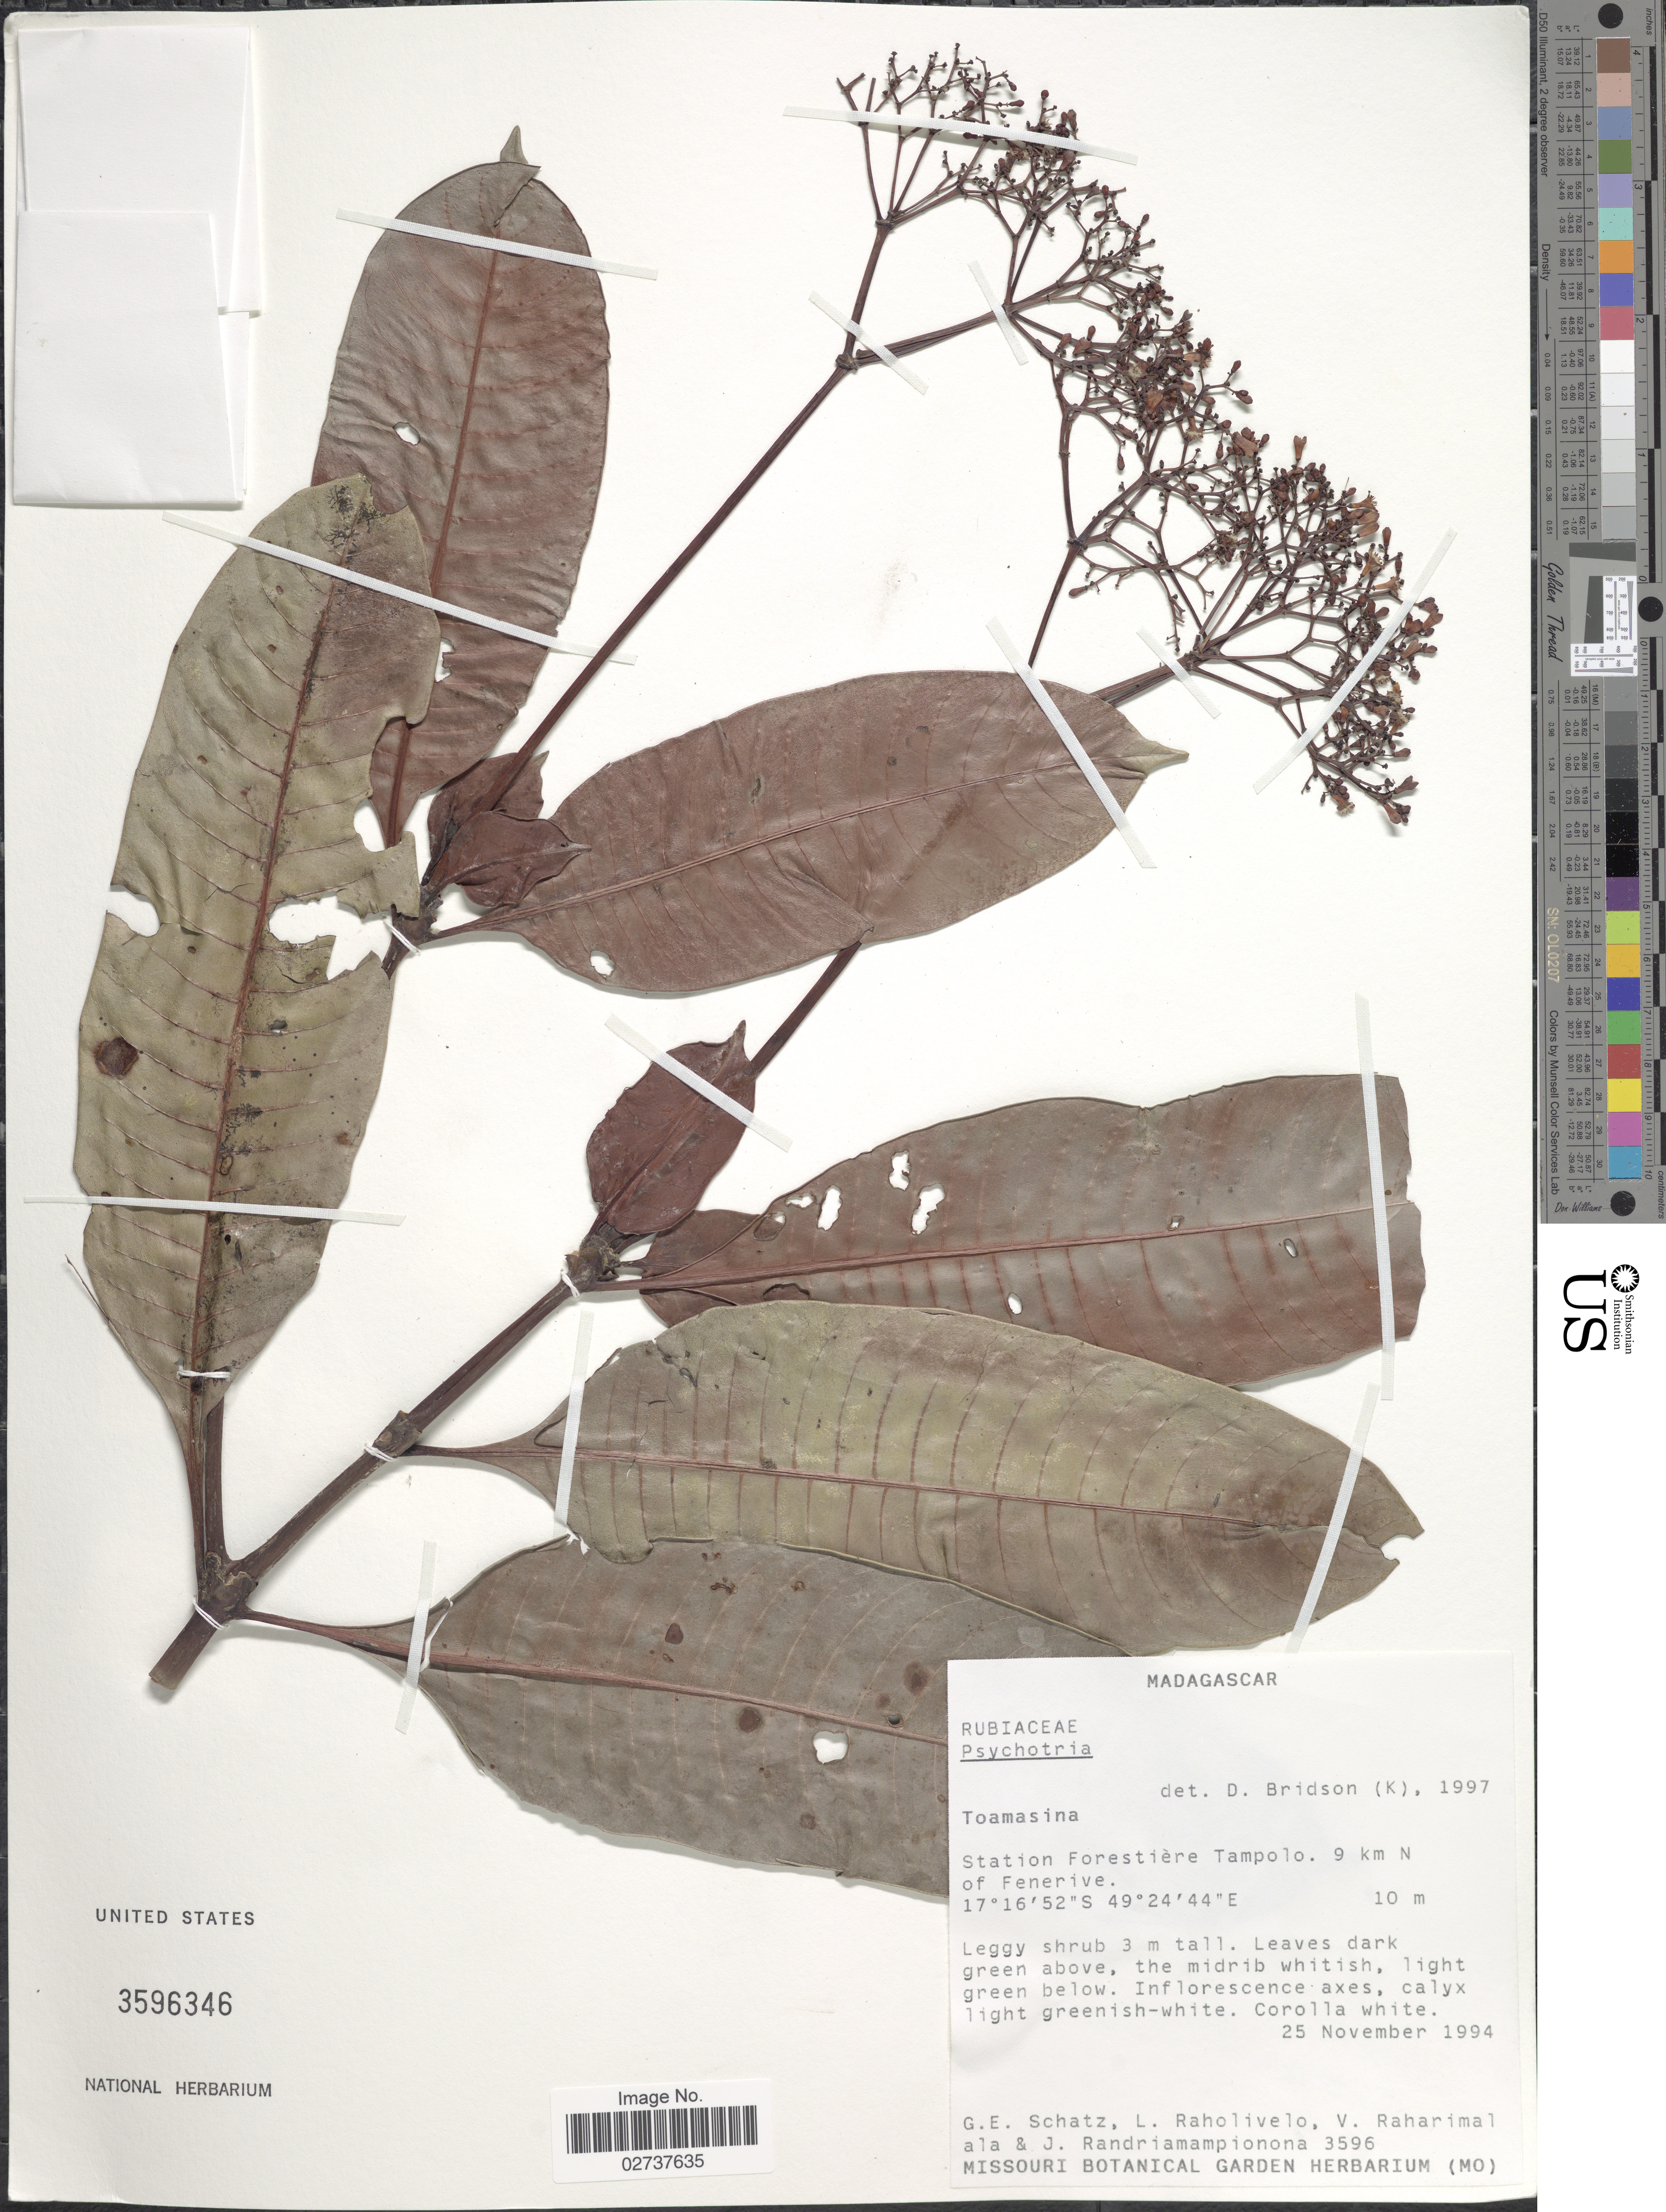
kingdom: Plantae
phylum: Tracheophyta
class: Magnoliopsida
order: Gentianales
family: Rubiaceae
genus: Psychotria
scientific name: Psychotria sp.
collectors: G. Schatz, L. Raholivelo, V. Raharimalala & J. Randriamampionona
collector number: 3596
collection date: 1994-11-25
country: Madagascar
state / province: Analanjirofo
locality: Station Forestiere Tampolo, 9 km N of Fenerive.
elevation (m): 10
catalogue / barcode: US 3596346